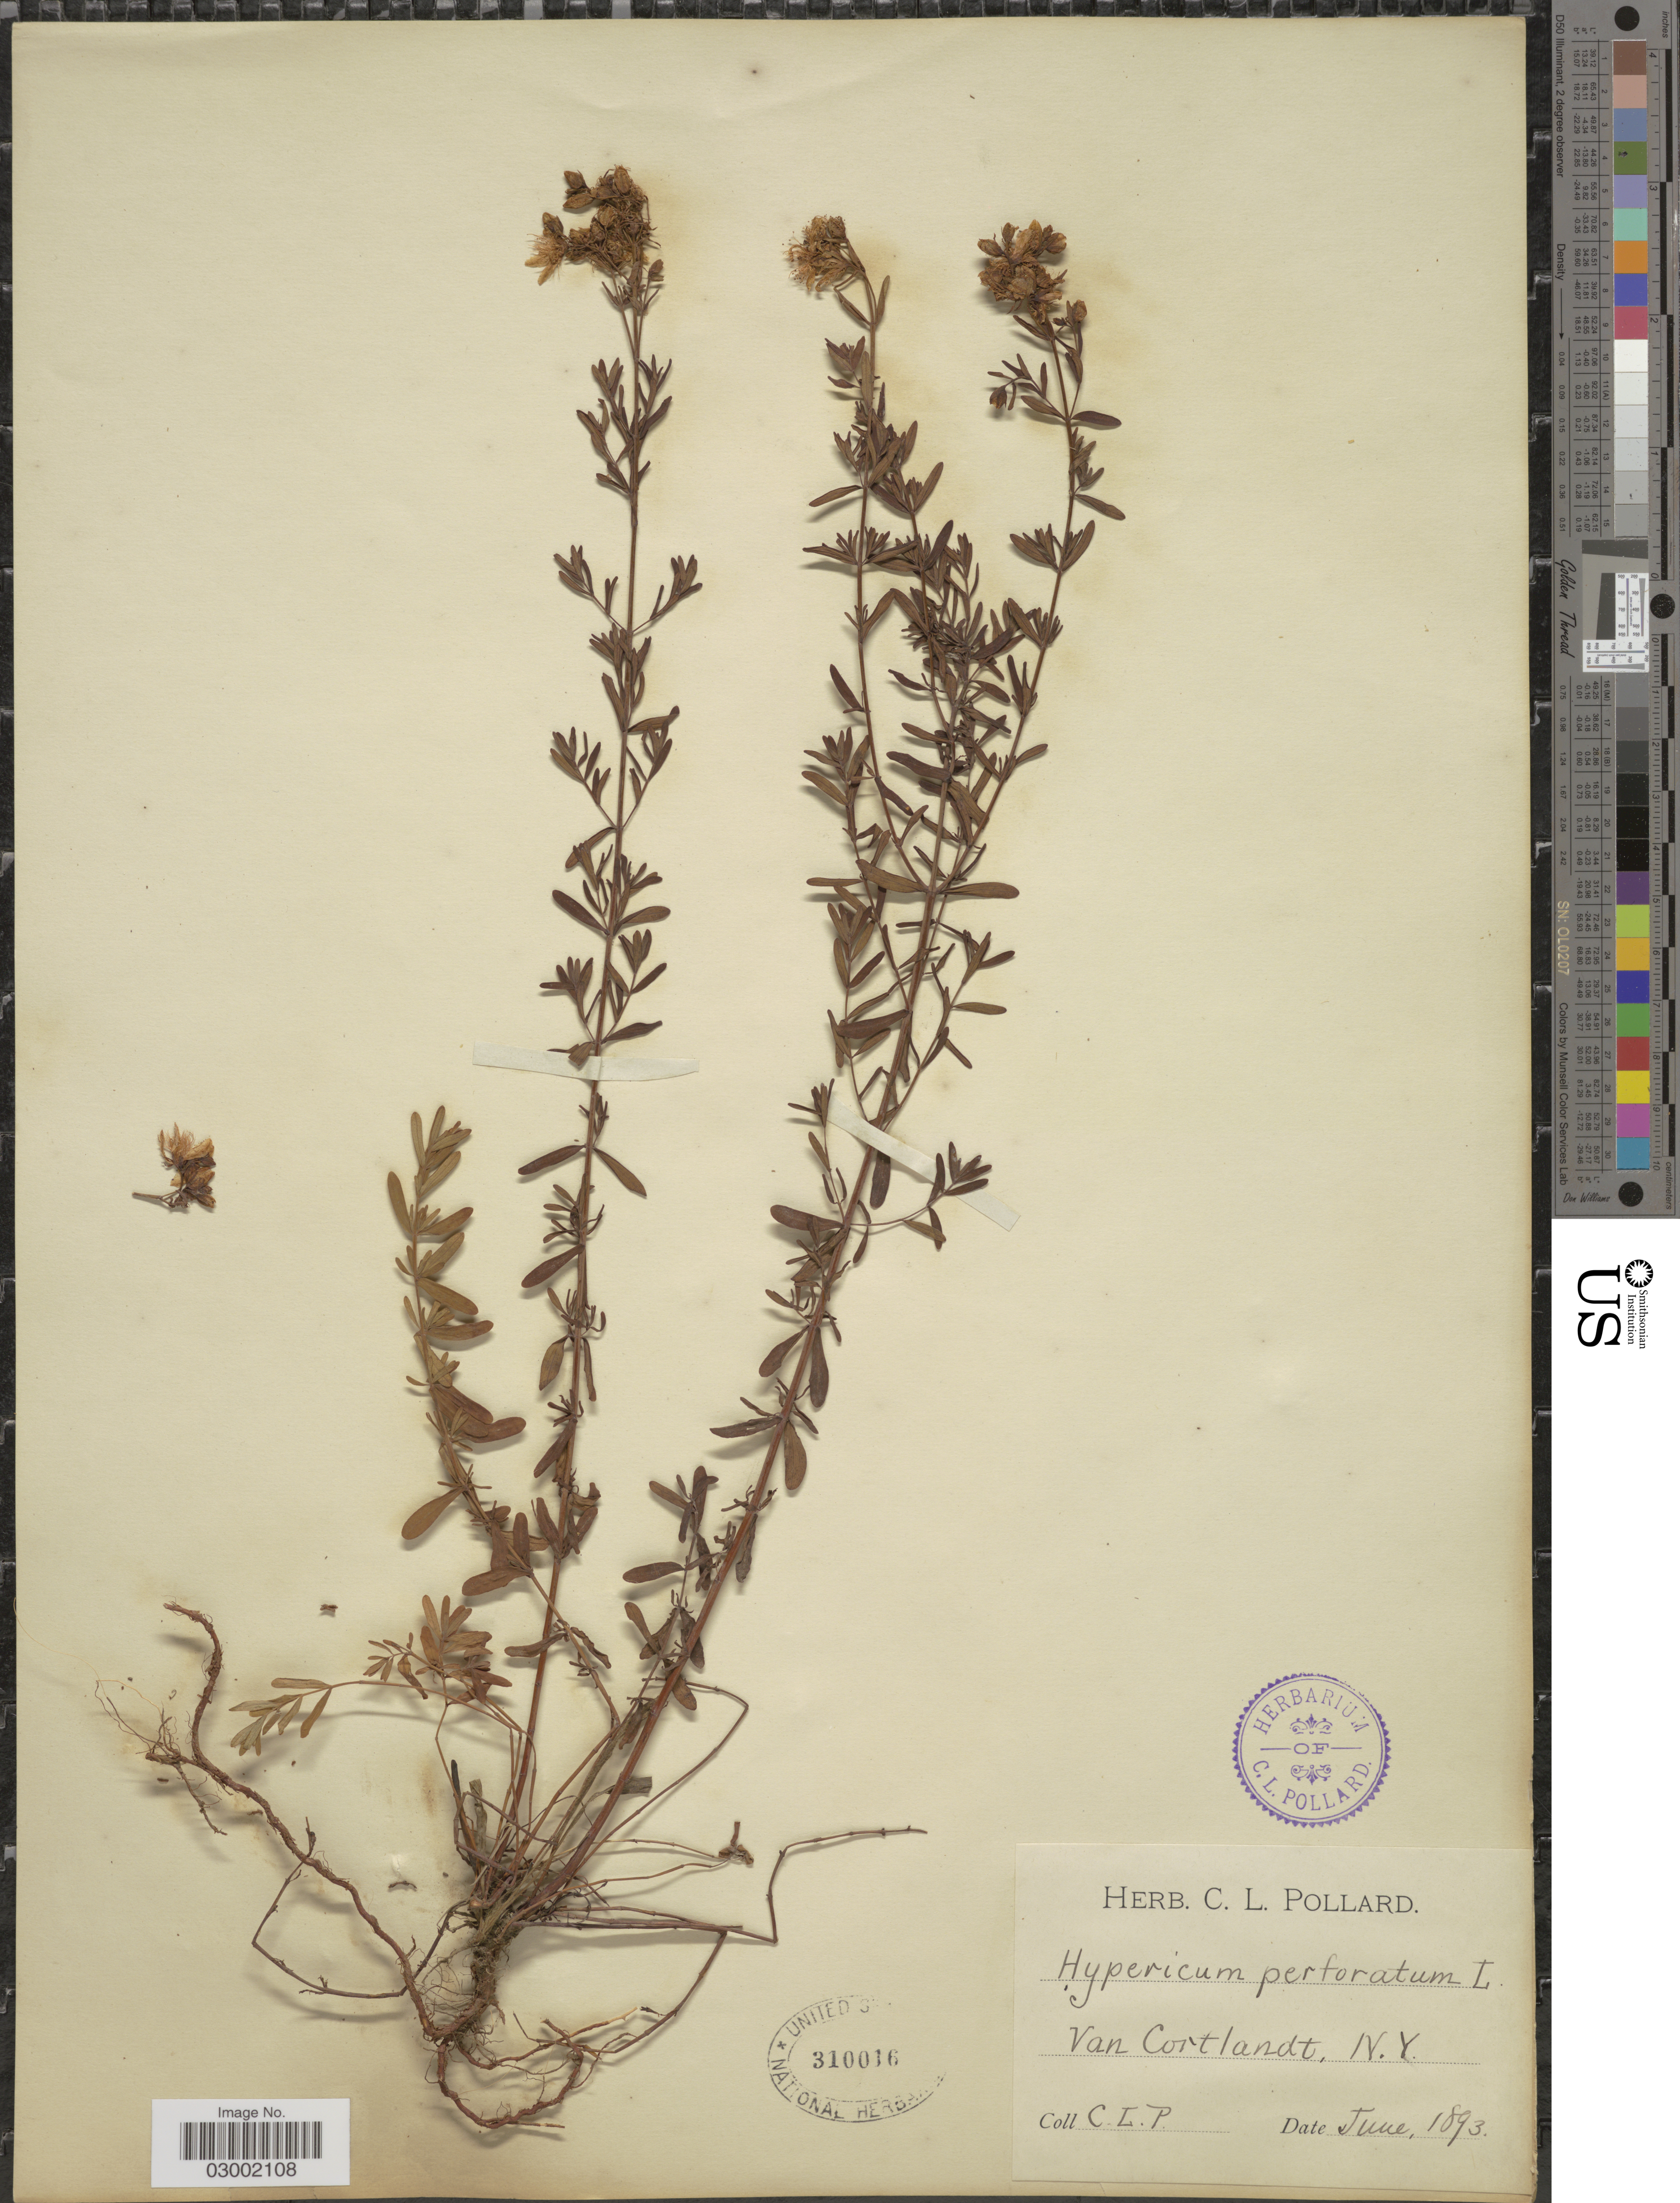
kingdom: Plantae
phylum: Tracheophyta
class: Magnoliopsida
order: Malpighiales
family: Hypericaceae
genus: Hypericum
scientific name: Hypericum perforatum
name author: L.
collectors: C. L. Pollard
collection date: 1893-06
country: United States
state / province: New York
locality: Van Cortlandt, N.Y.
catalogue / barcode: US 310016